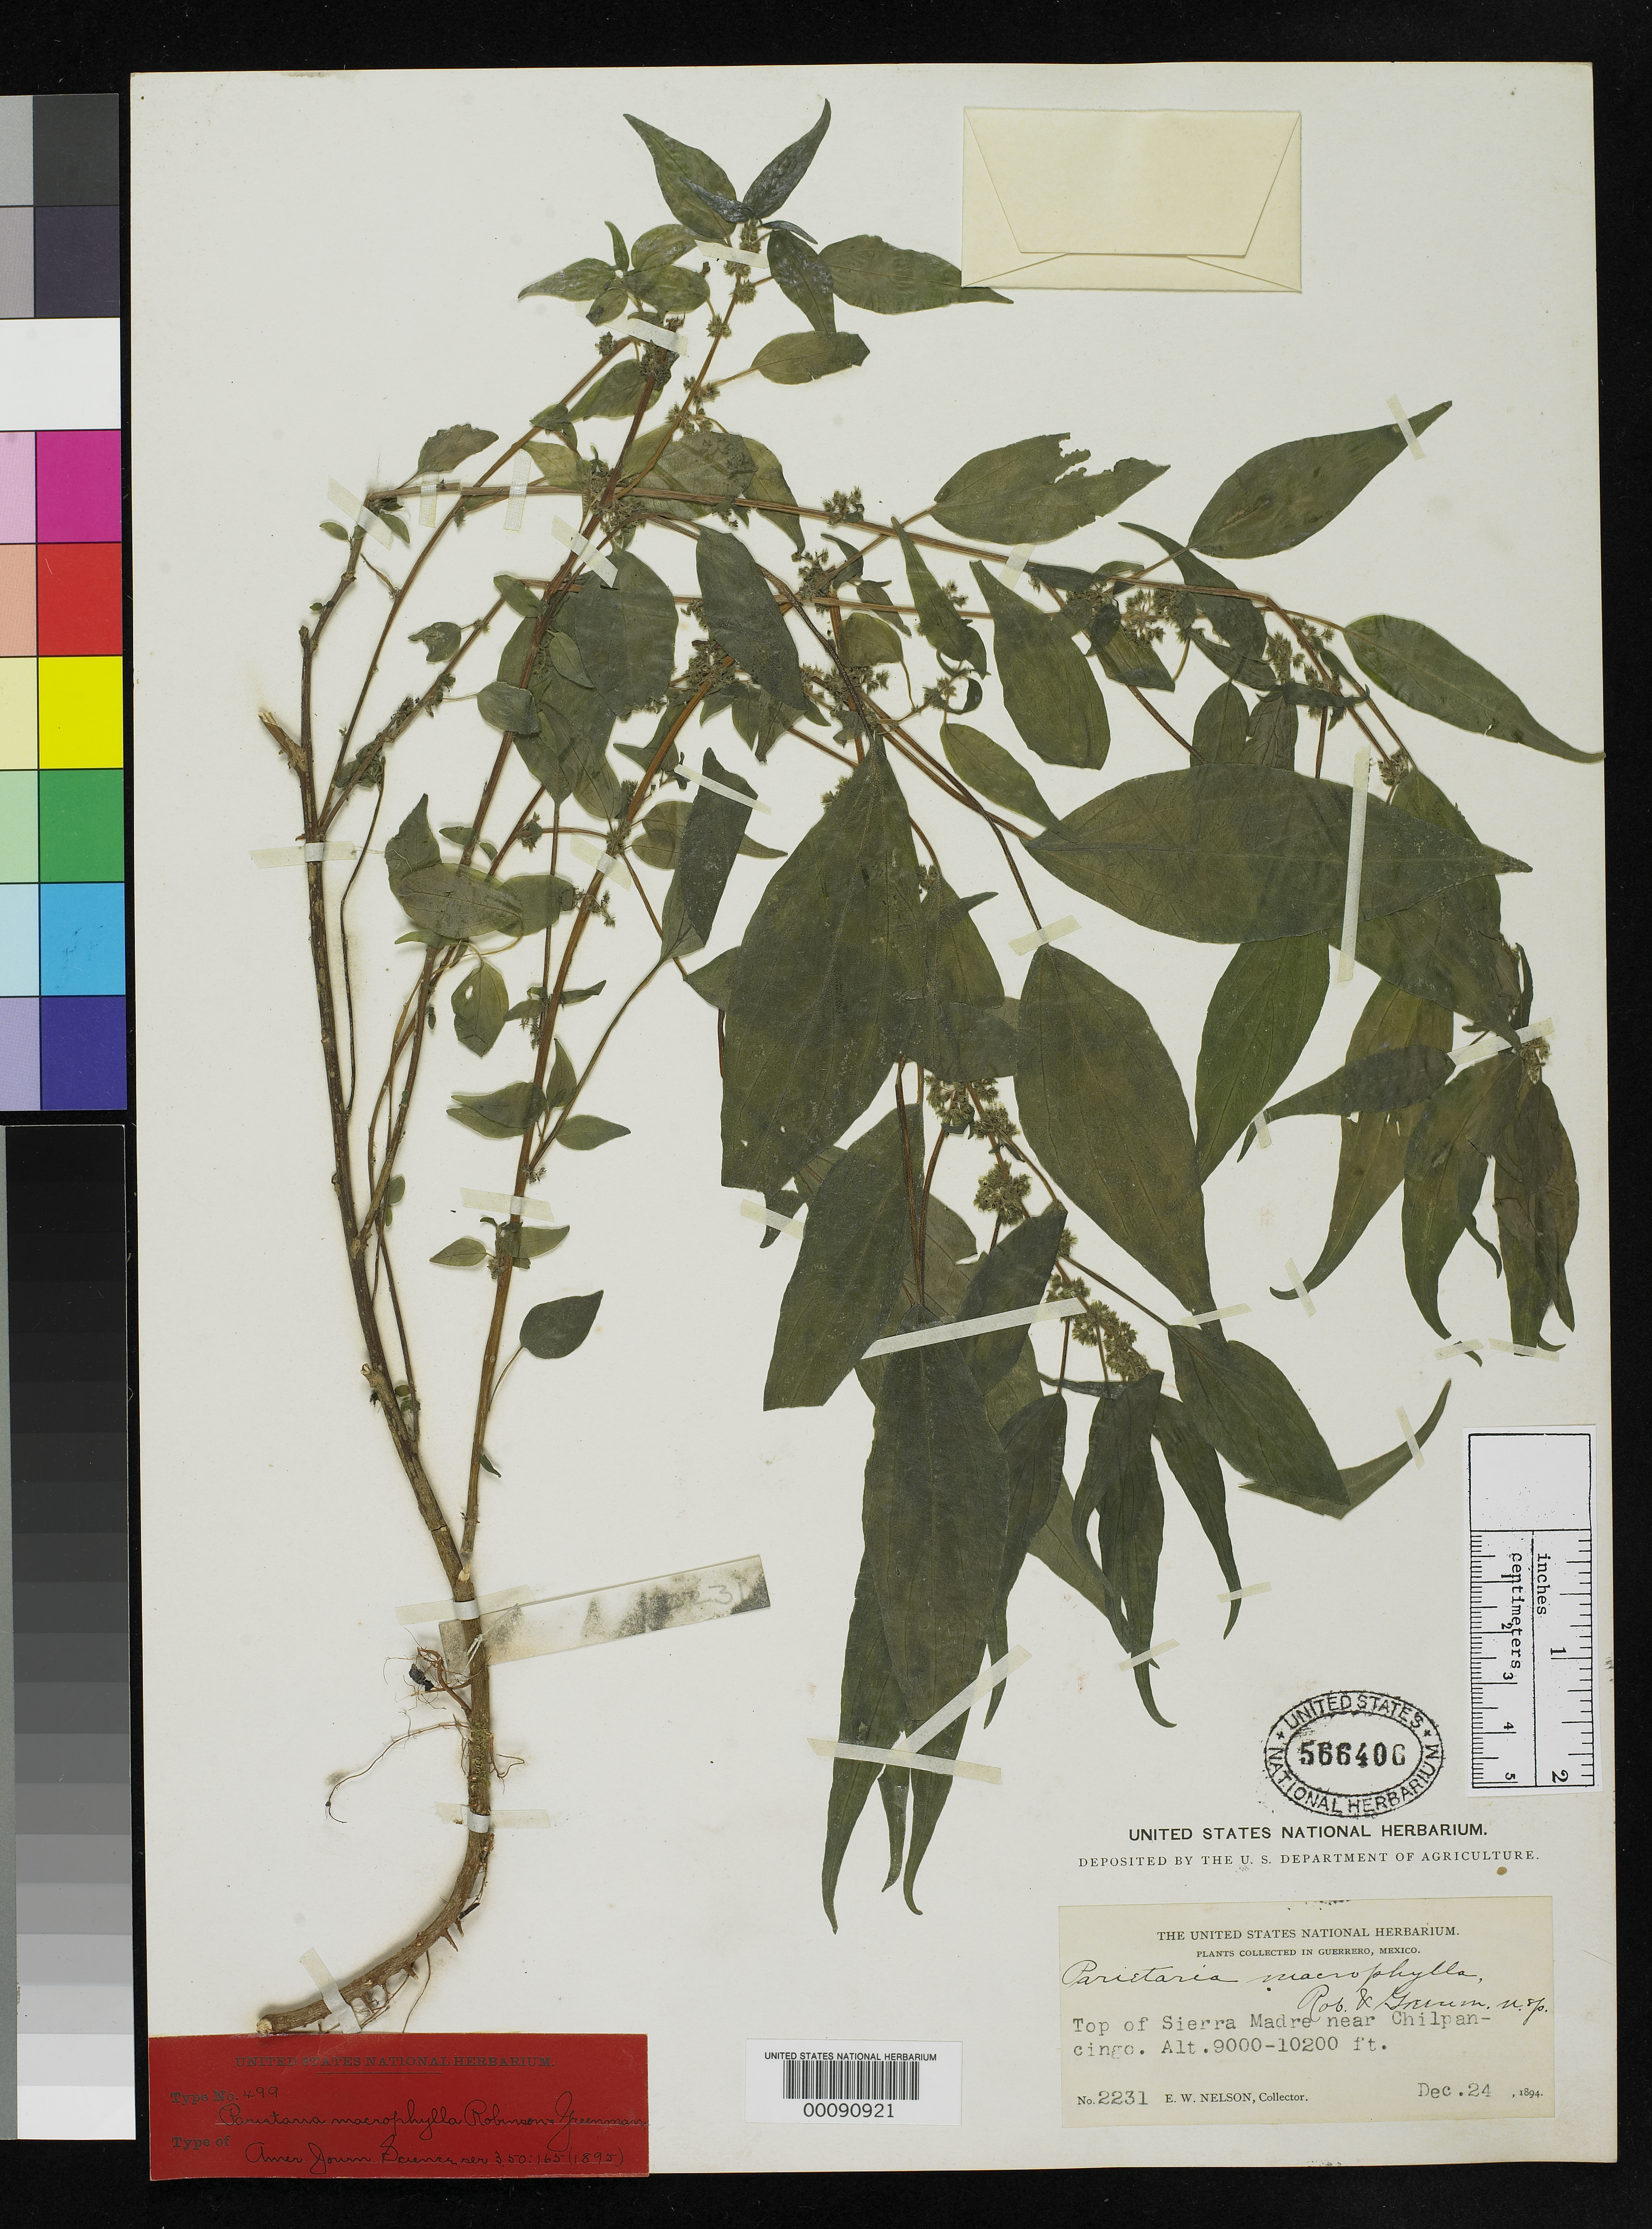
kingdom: Plantae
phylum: Tracheophyta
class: Magnoliopsida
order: Rosales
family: Urticaceae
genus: Parietaria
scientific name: Parietaria macrophylla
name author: B.L. Rob. & Greenm.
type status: Isotype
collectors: E. W. Nelson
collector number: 2231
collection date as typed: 24 Dec 1894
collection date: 1894-12-24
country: Mexico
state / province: Guerrero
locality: Sierra Madre near Chilpancingo.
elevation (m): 2743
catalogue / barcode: US 566406